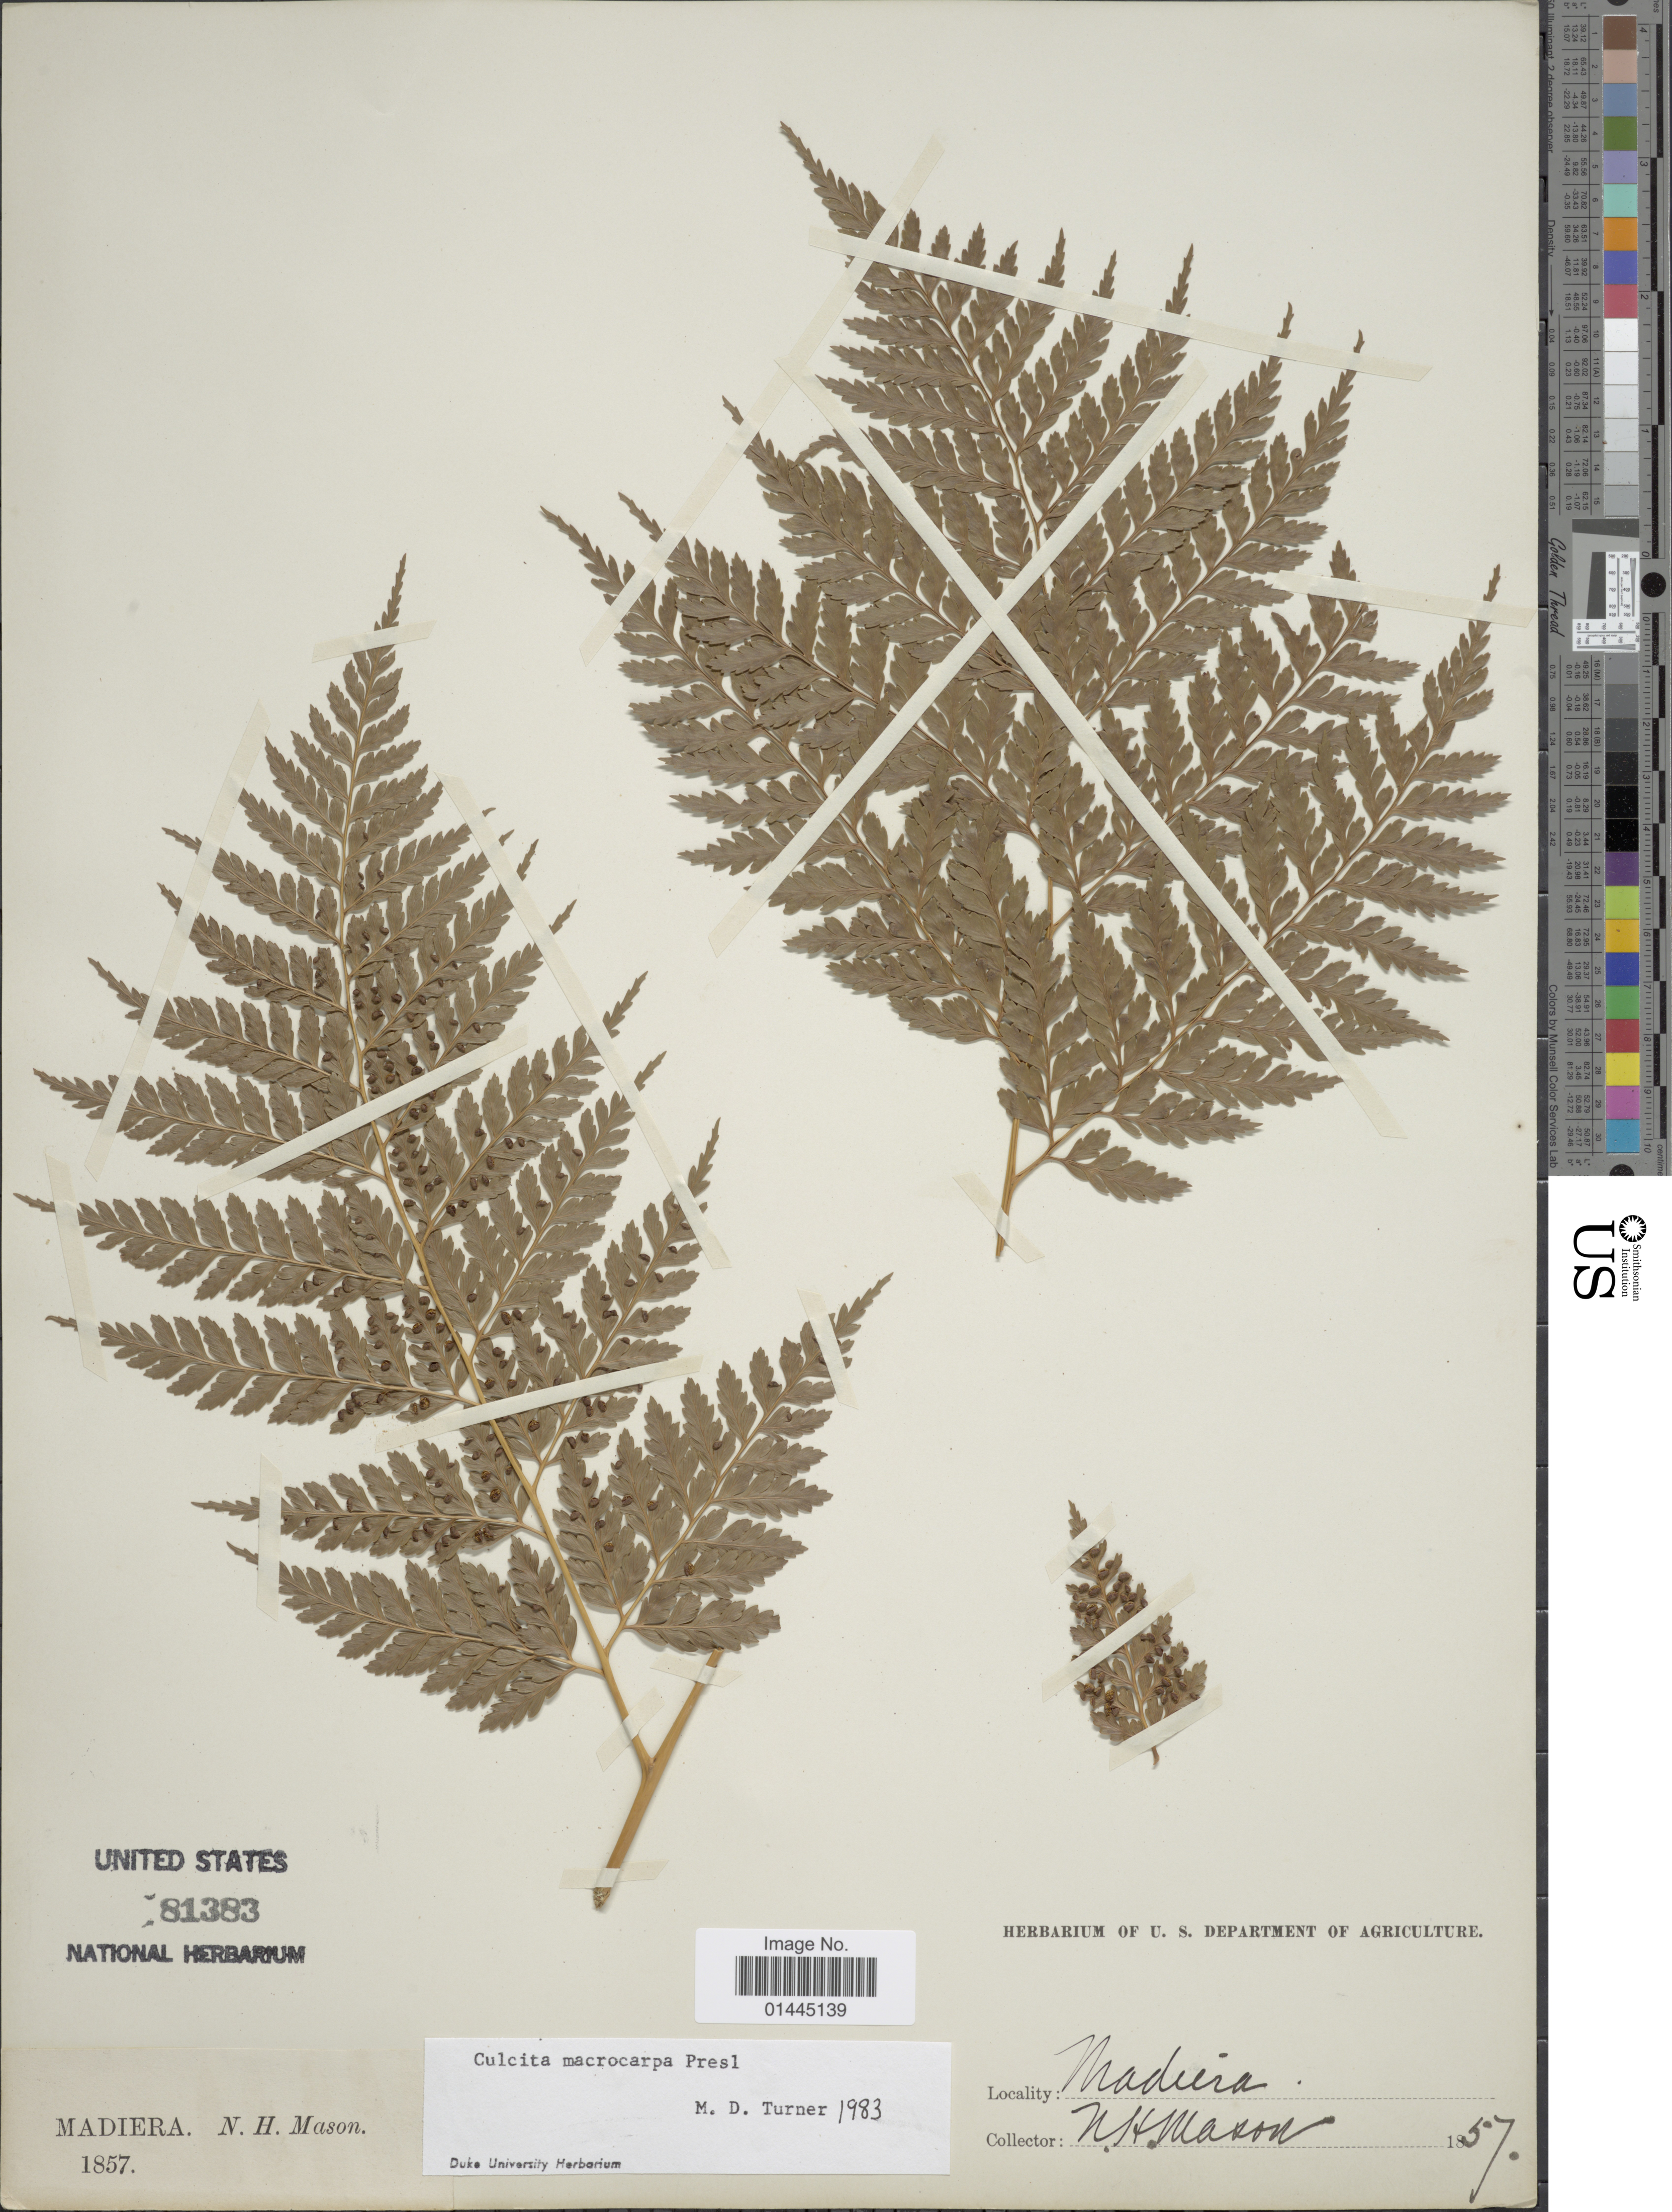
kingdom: Plantae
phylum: Tracheophyta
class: Polypodiopsida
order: Cyatheales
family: Culcitaceae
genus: Culcita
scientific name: Culcita macrocarpa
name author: C. Presl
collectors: N. Mason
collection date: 1857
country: Portugal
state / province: Madeira (Aut. Reg.)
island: Madeira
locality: Madiera.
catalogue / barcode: US 81383